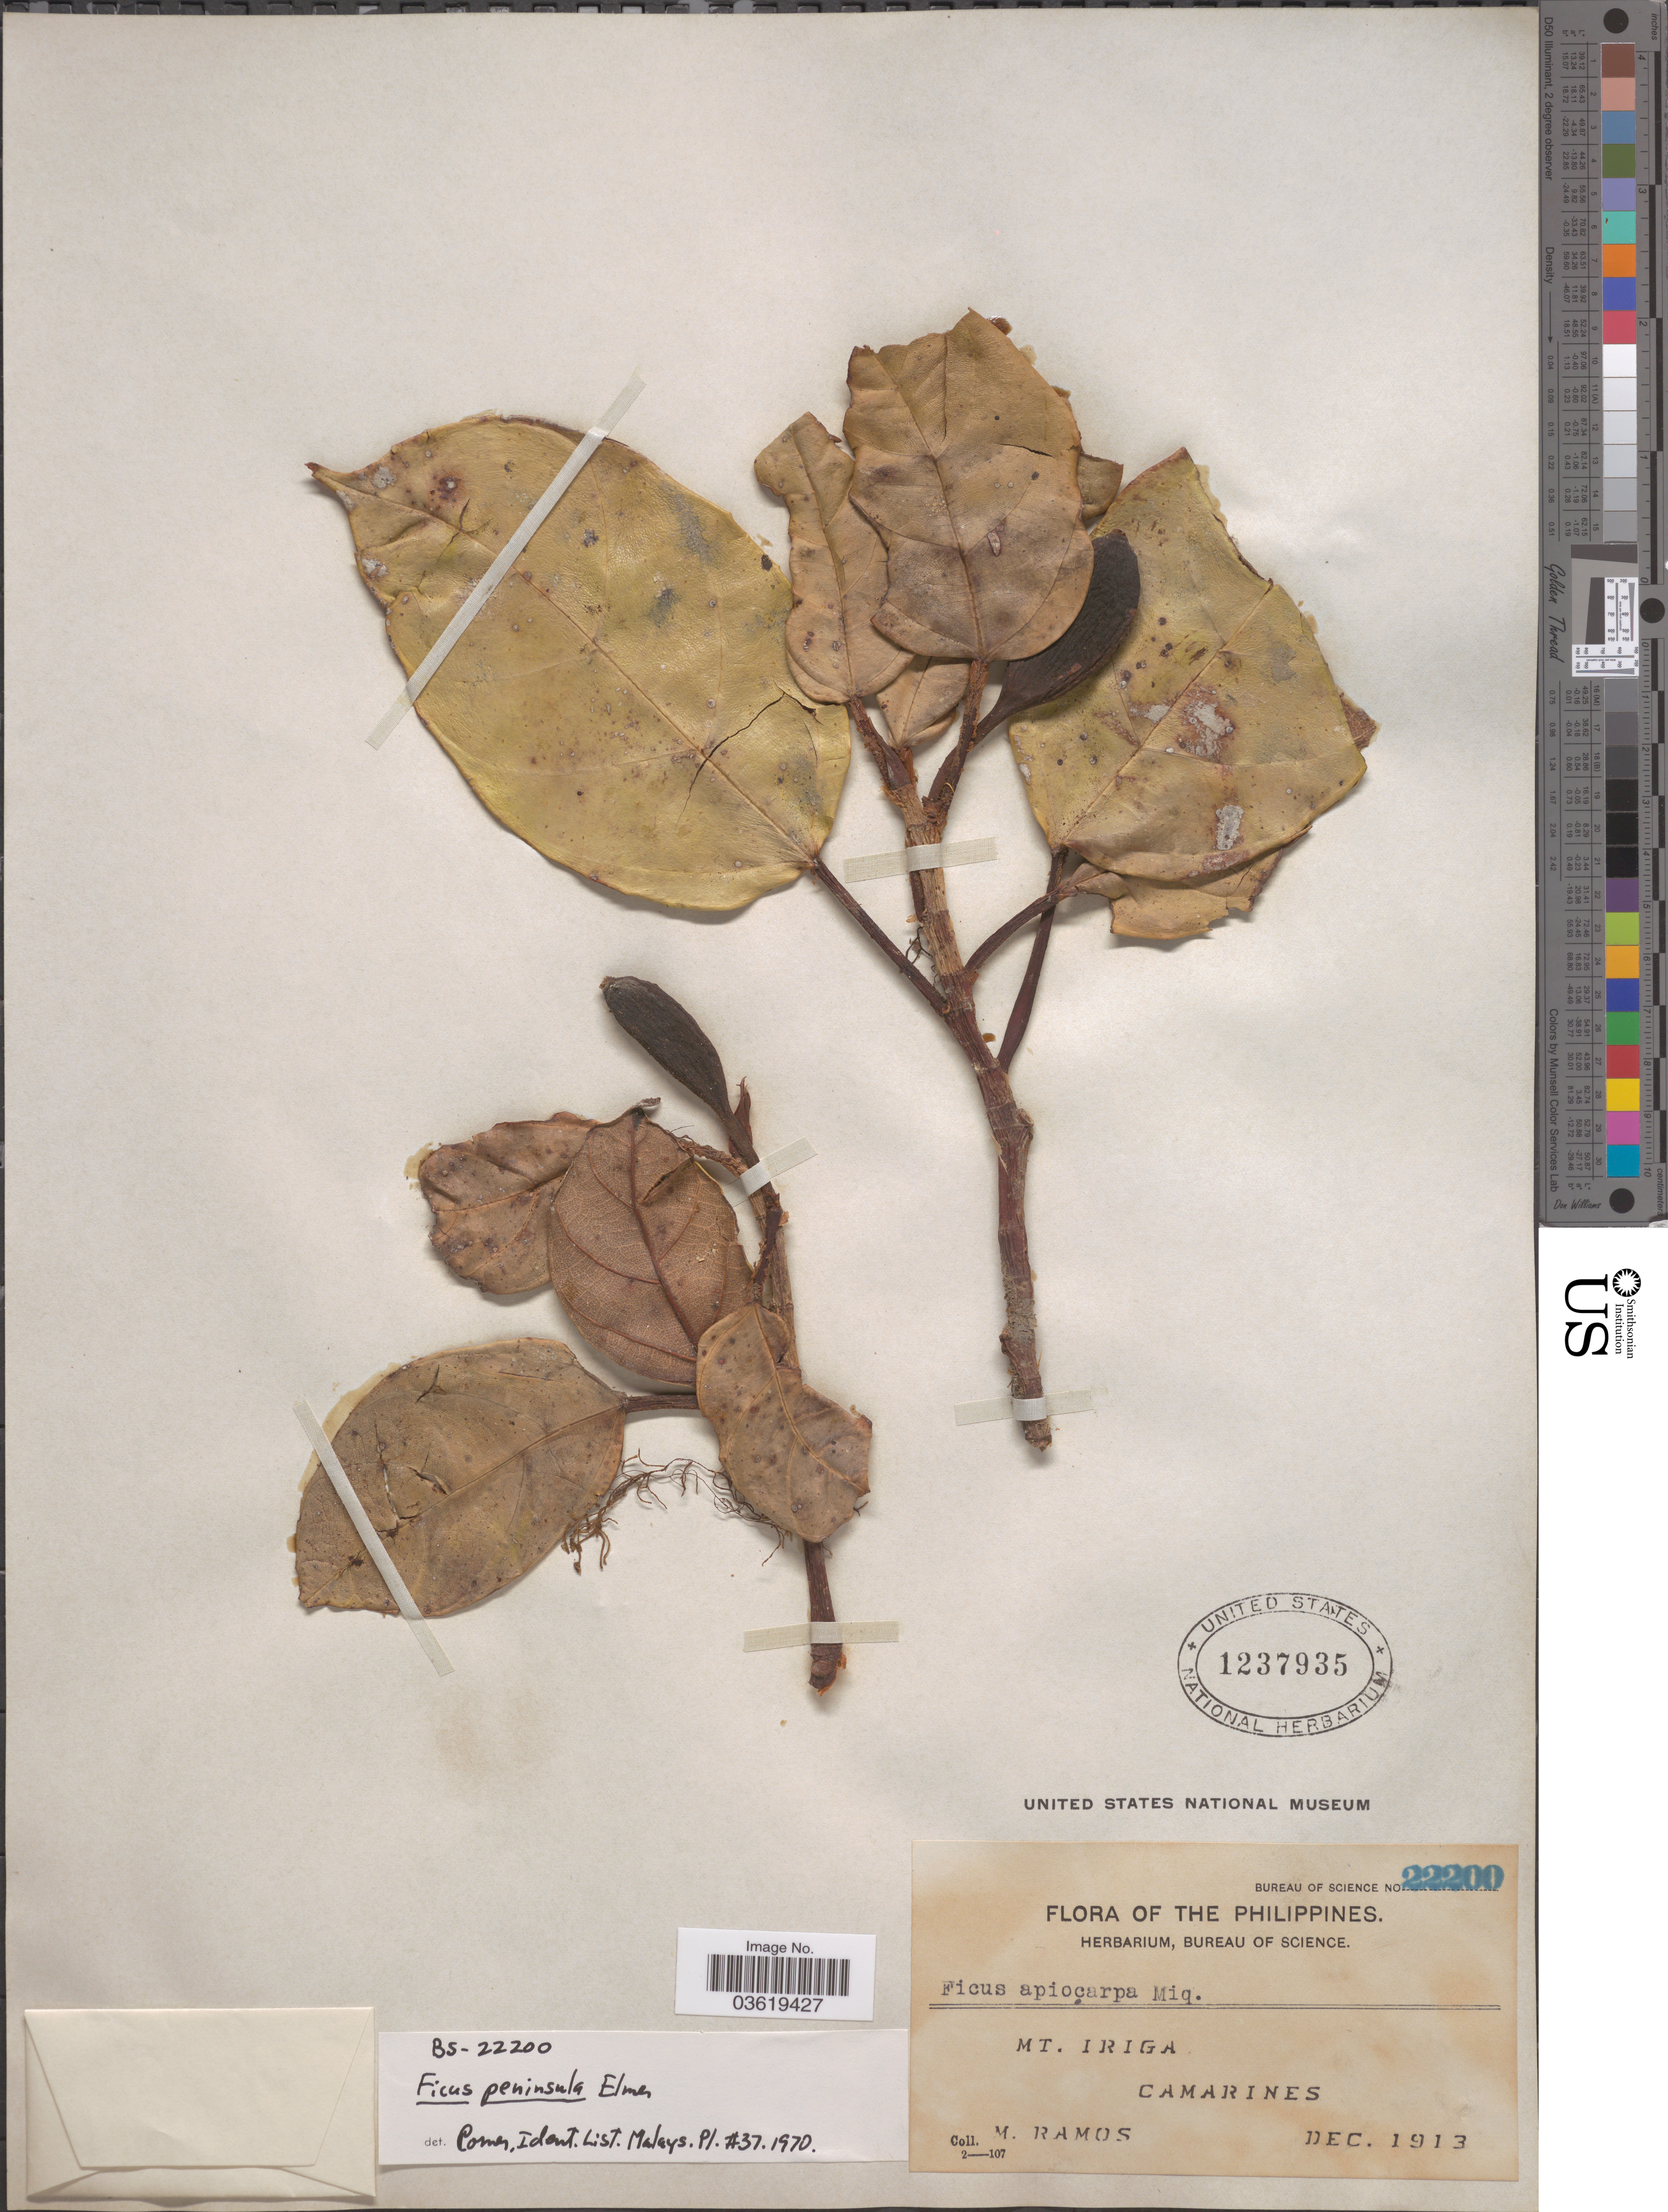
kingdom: Plantae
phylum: Tracheophyta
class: Magnoliopsida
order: Rosales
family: Moraceae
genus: Ficus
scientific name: Ficus peninsula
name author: Elmer ex C.C. Berg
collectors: M. Ramos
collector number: Bureau of Science 22200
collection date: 1913-12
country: Philippines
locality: Mt. Iriga. Camarines.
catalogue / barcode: US 1237935